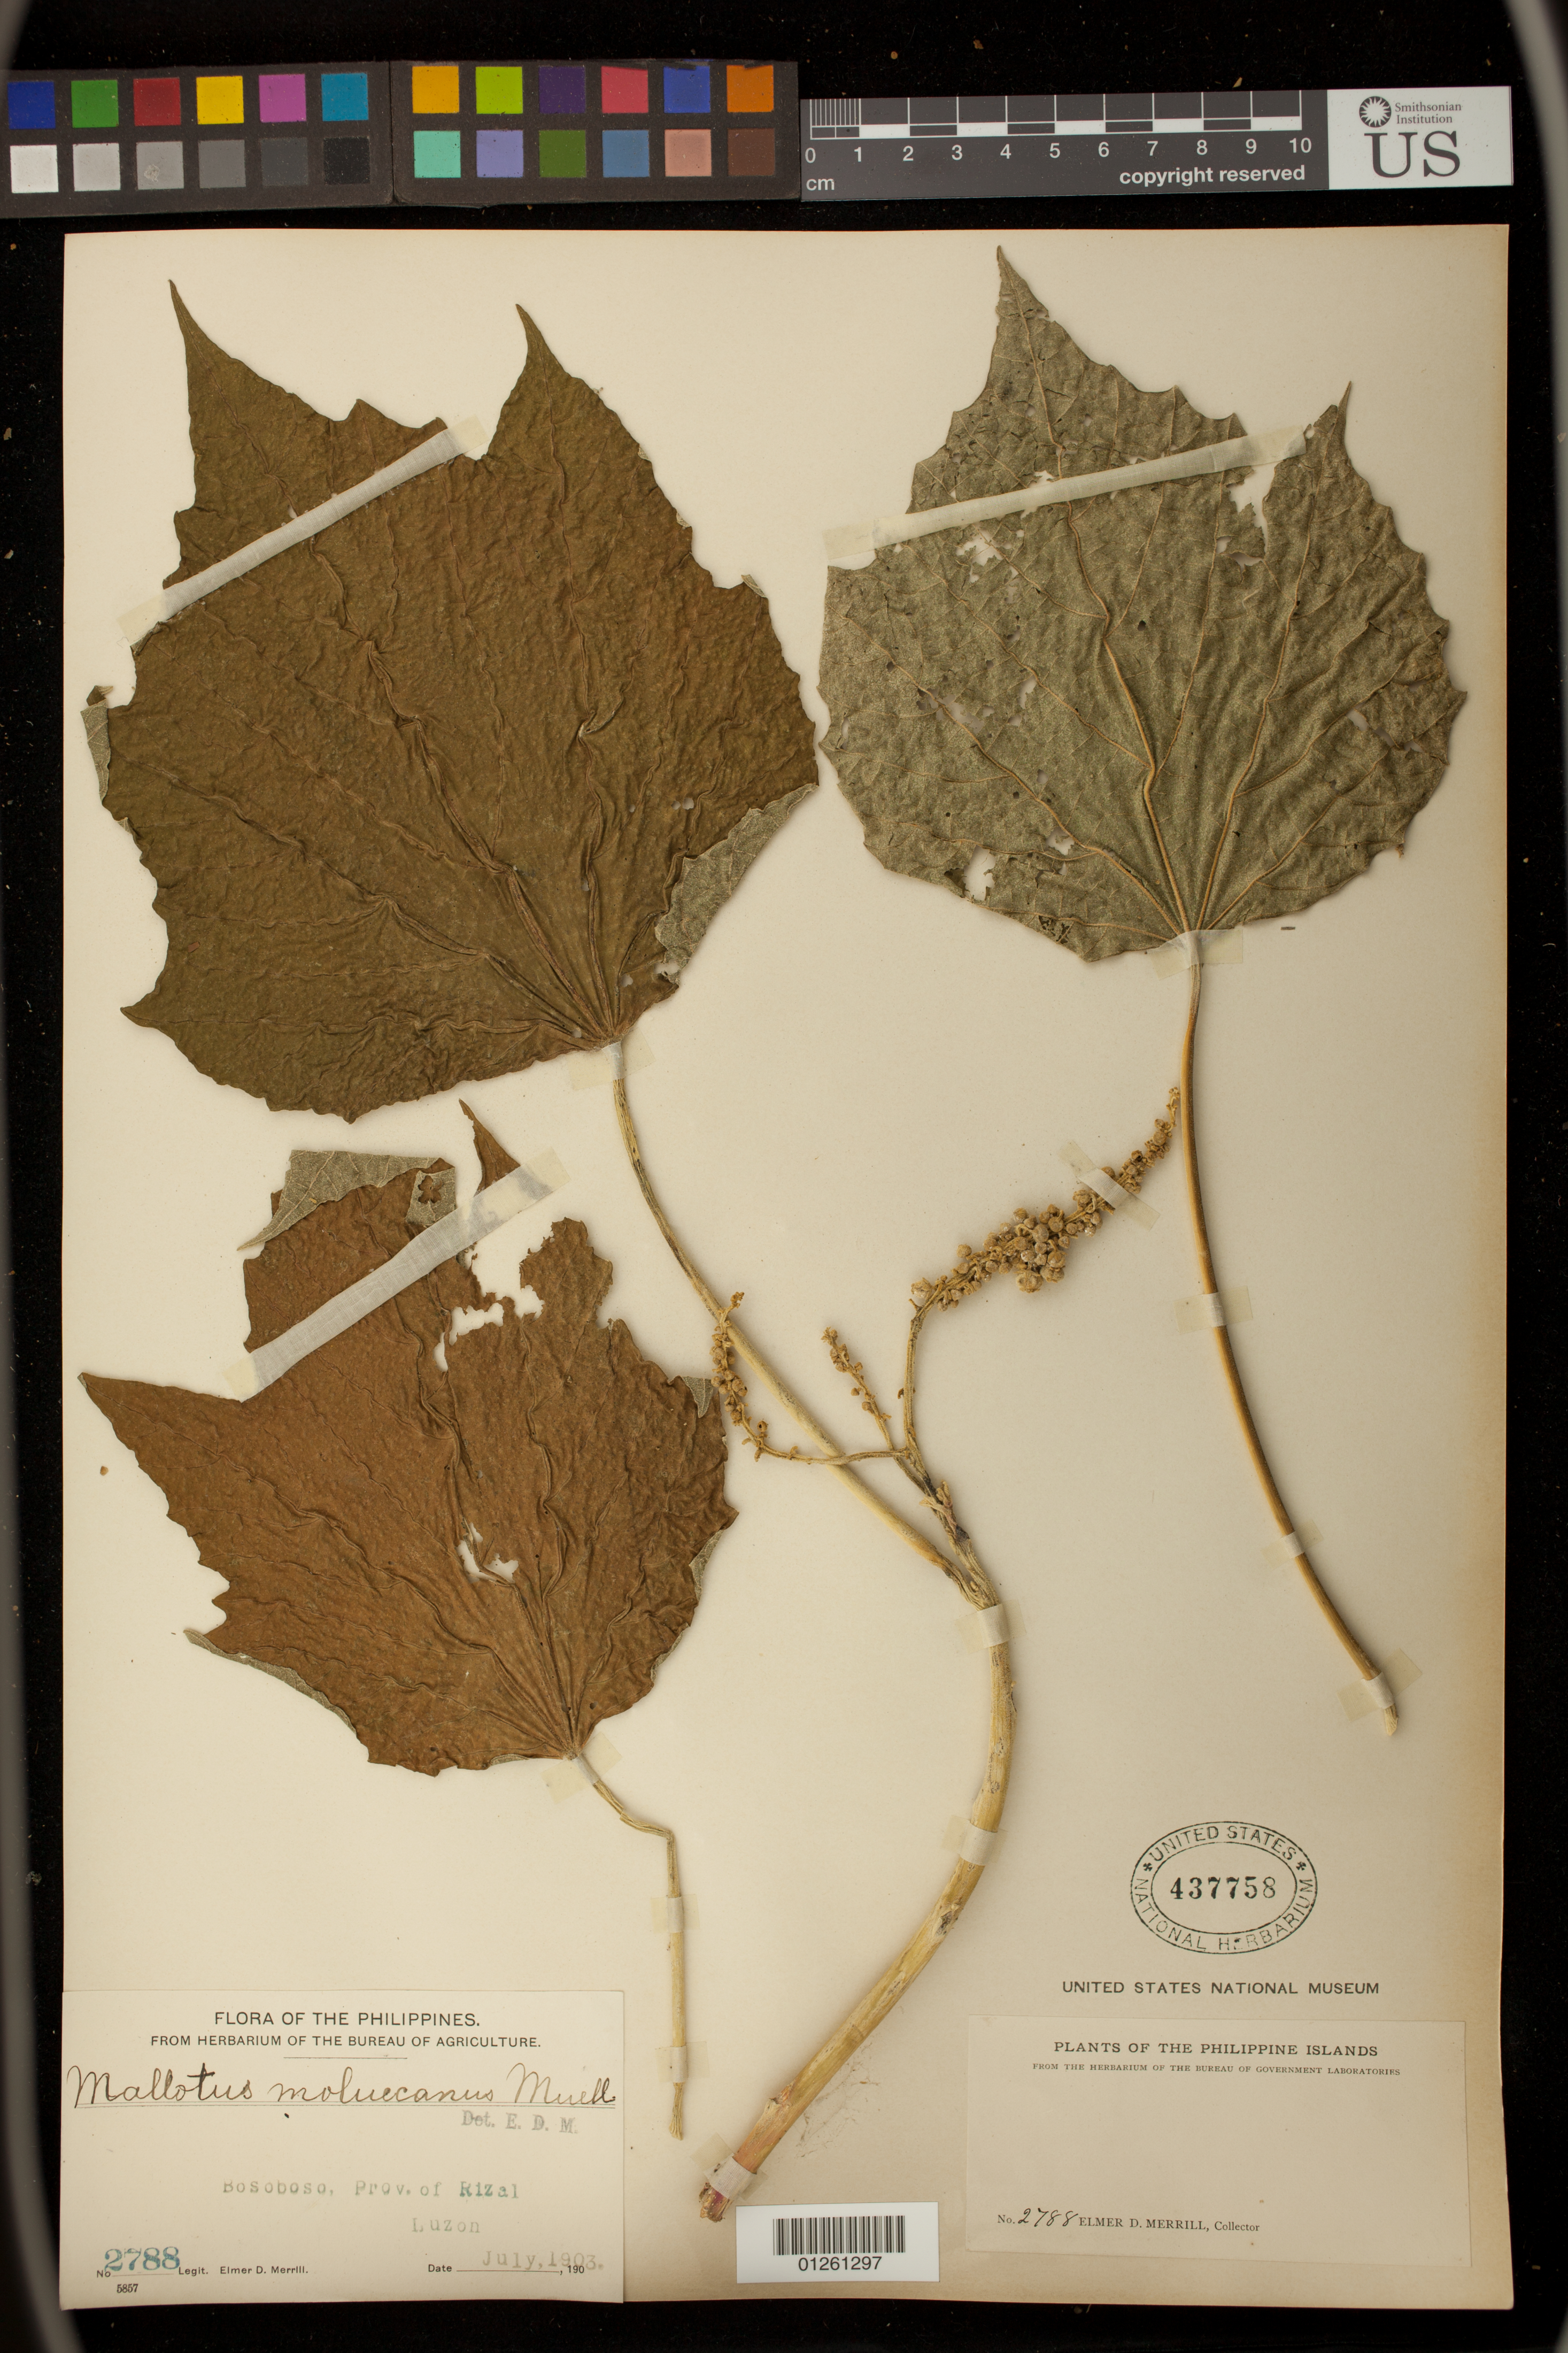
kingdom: Plantae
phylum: Tracheophyta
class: Magnoliopsida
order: Malpighiales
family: Euphorbiaceae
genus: Melanolepis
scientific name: Melanolepis multiglandulosa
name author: (Reinw. ex Blume) Rchb. f. & Zoll.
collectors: E. D. Merrill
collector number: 2788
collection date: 1903-07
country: Philippines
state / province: Calabarzon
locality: Bosoboso, Prov. of Rizal, Luzon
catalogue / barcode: US 437758